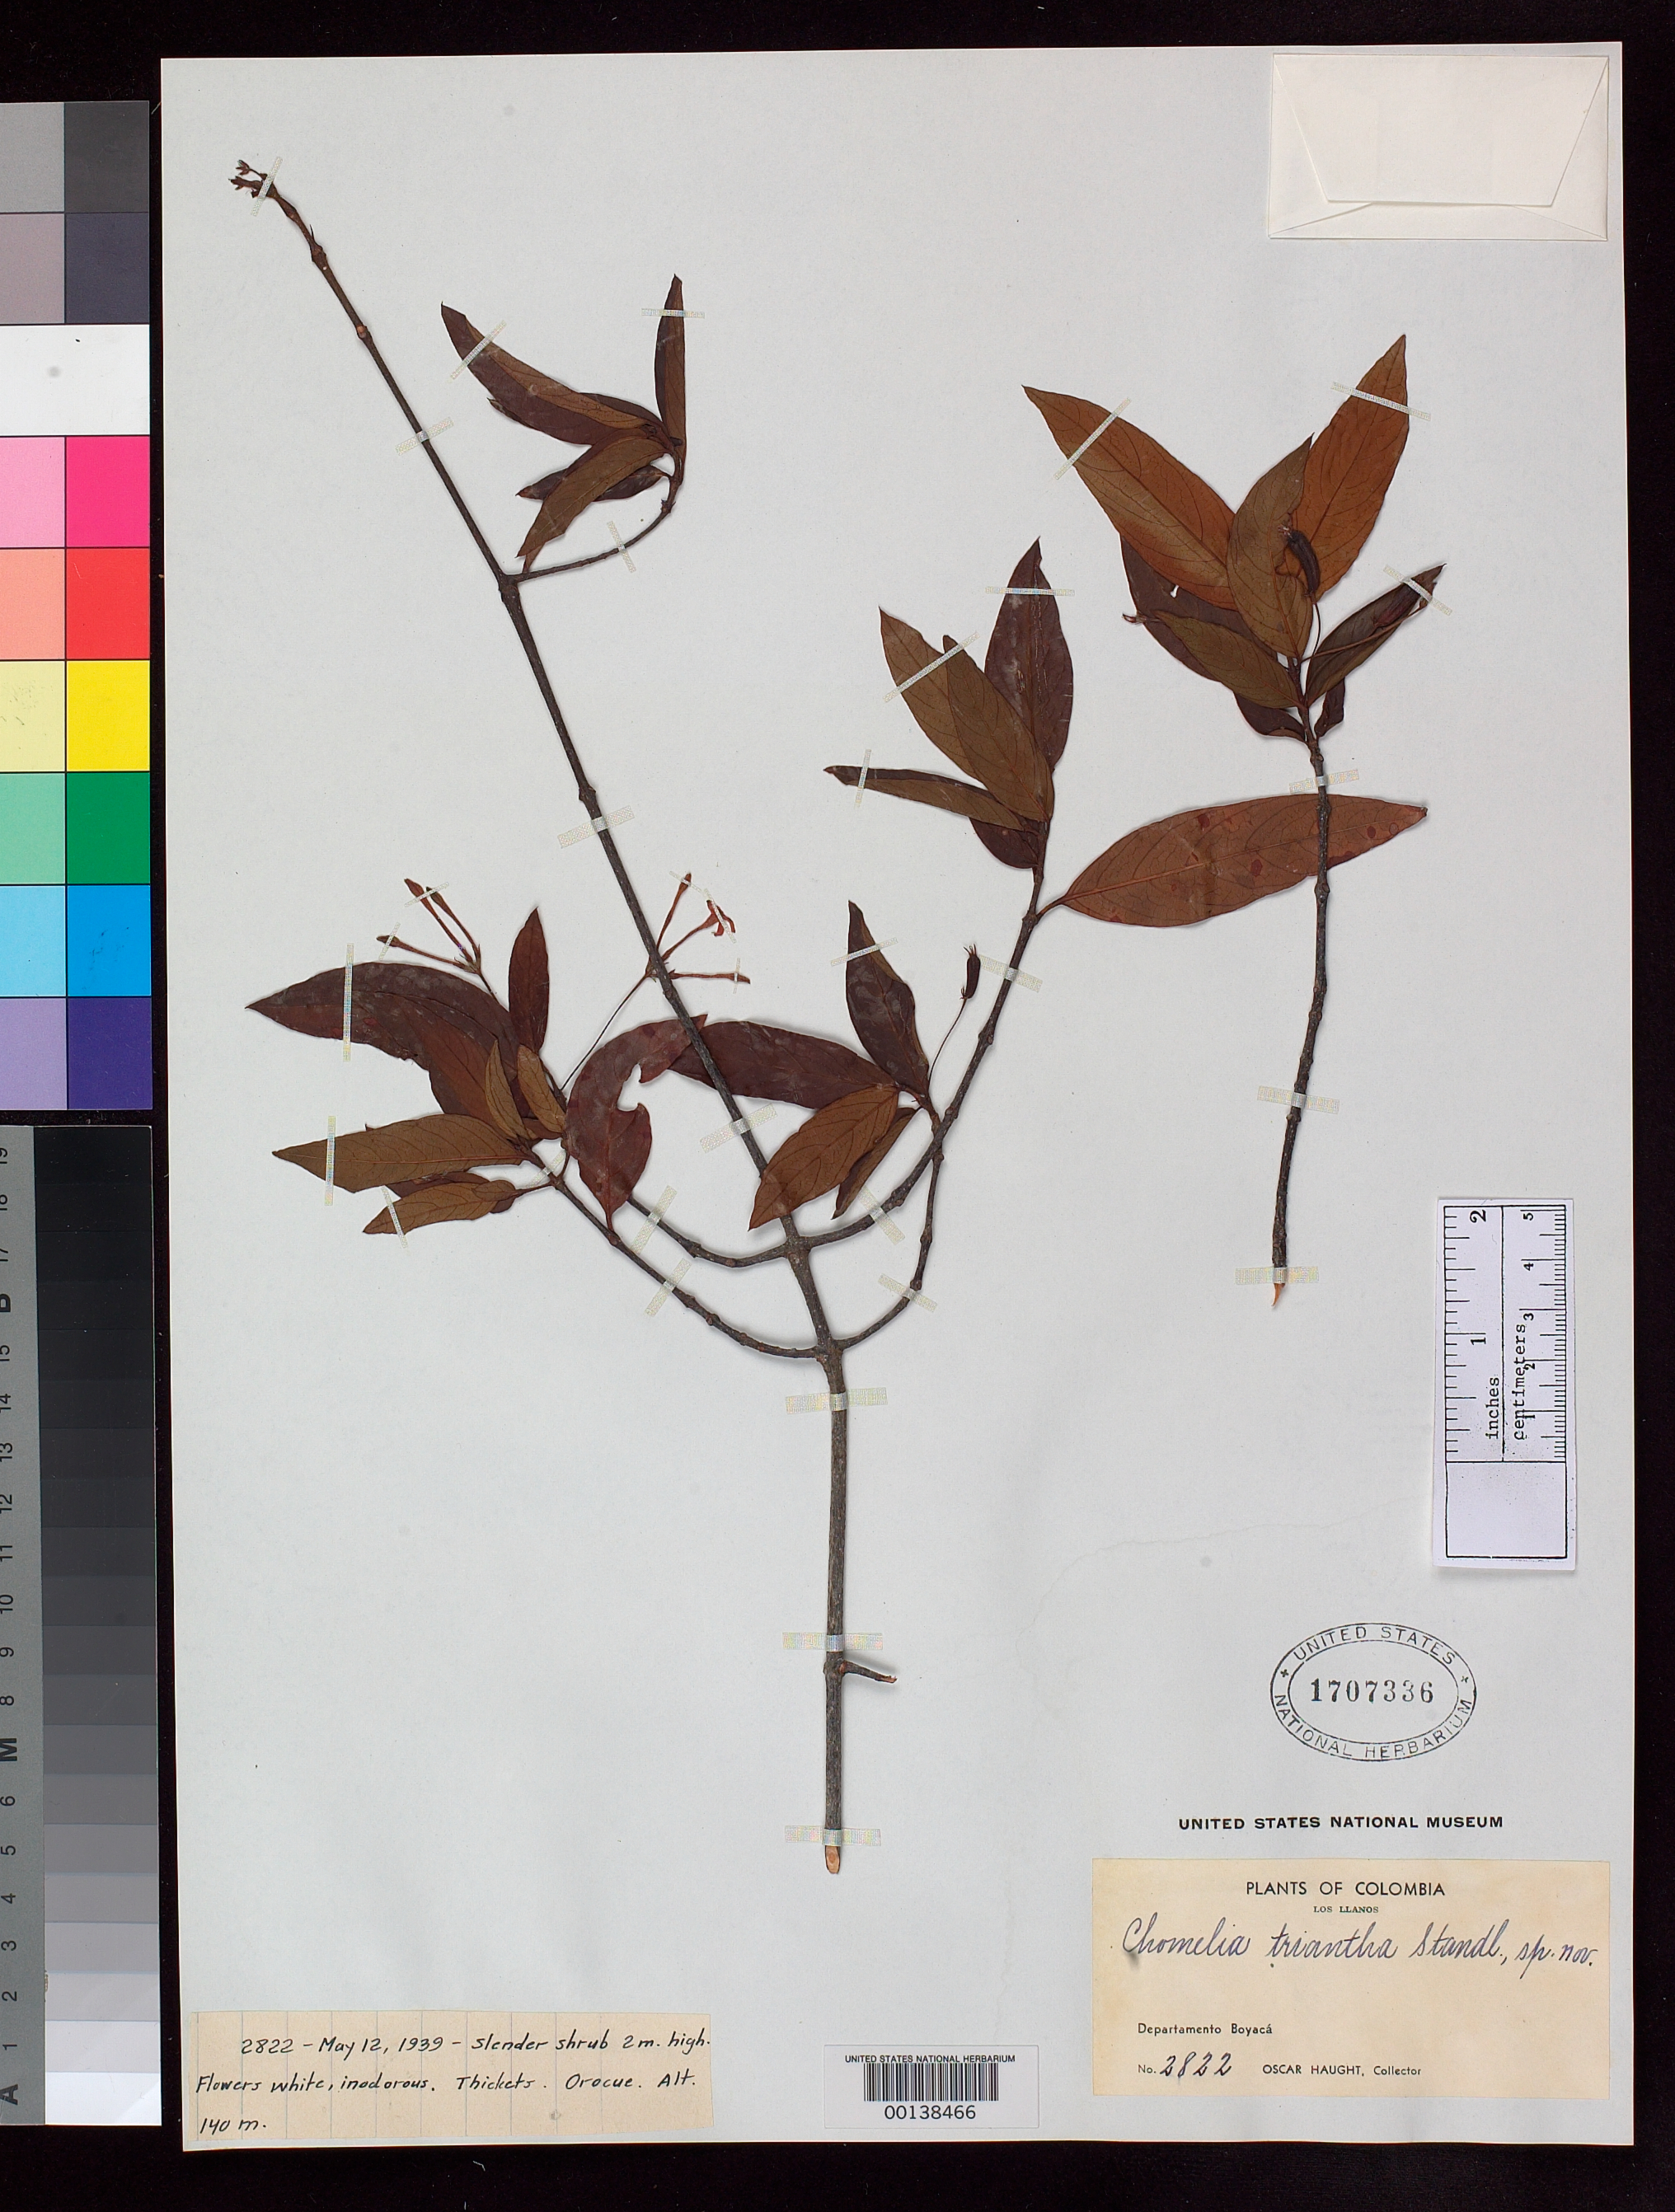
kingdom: Plantae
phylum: Tracheophyta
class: Magnoliopsida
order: Gentianales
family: Rubiaceae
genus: Chomelia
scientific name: Chomelia triantha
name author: Standl.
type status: Isotype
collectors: O. L. Haught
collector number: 2822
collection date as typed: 12 May 1939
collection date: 1939-05-12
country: Colombia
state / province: Boyacá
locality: Los Hamos.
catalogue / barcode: US 1707336